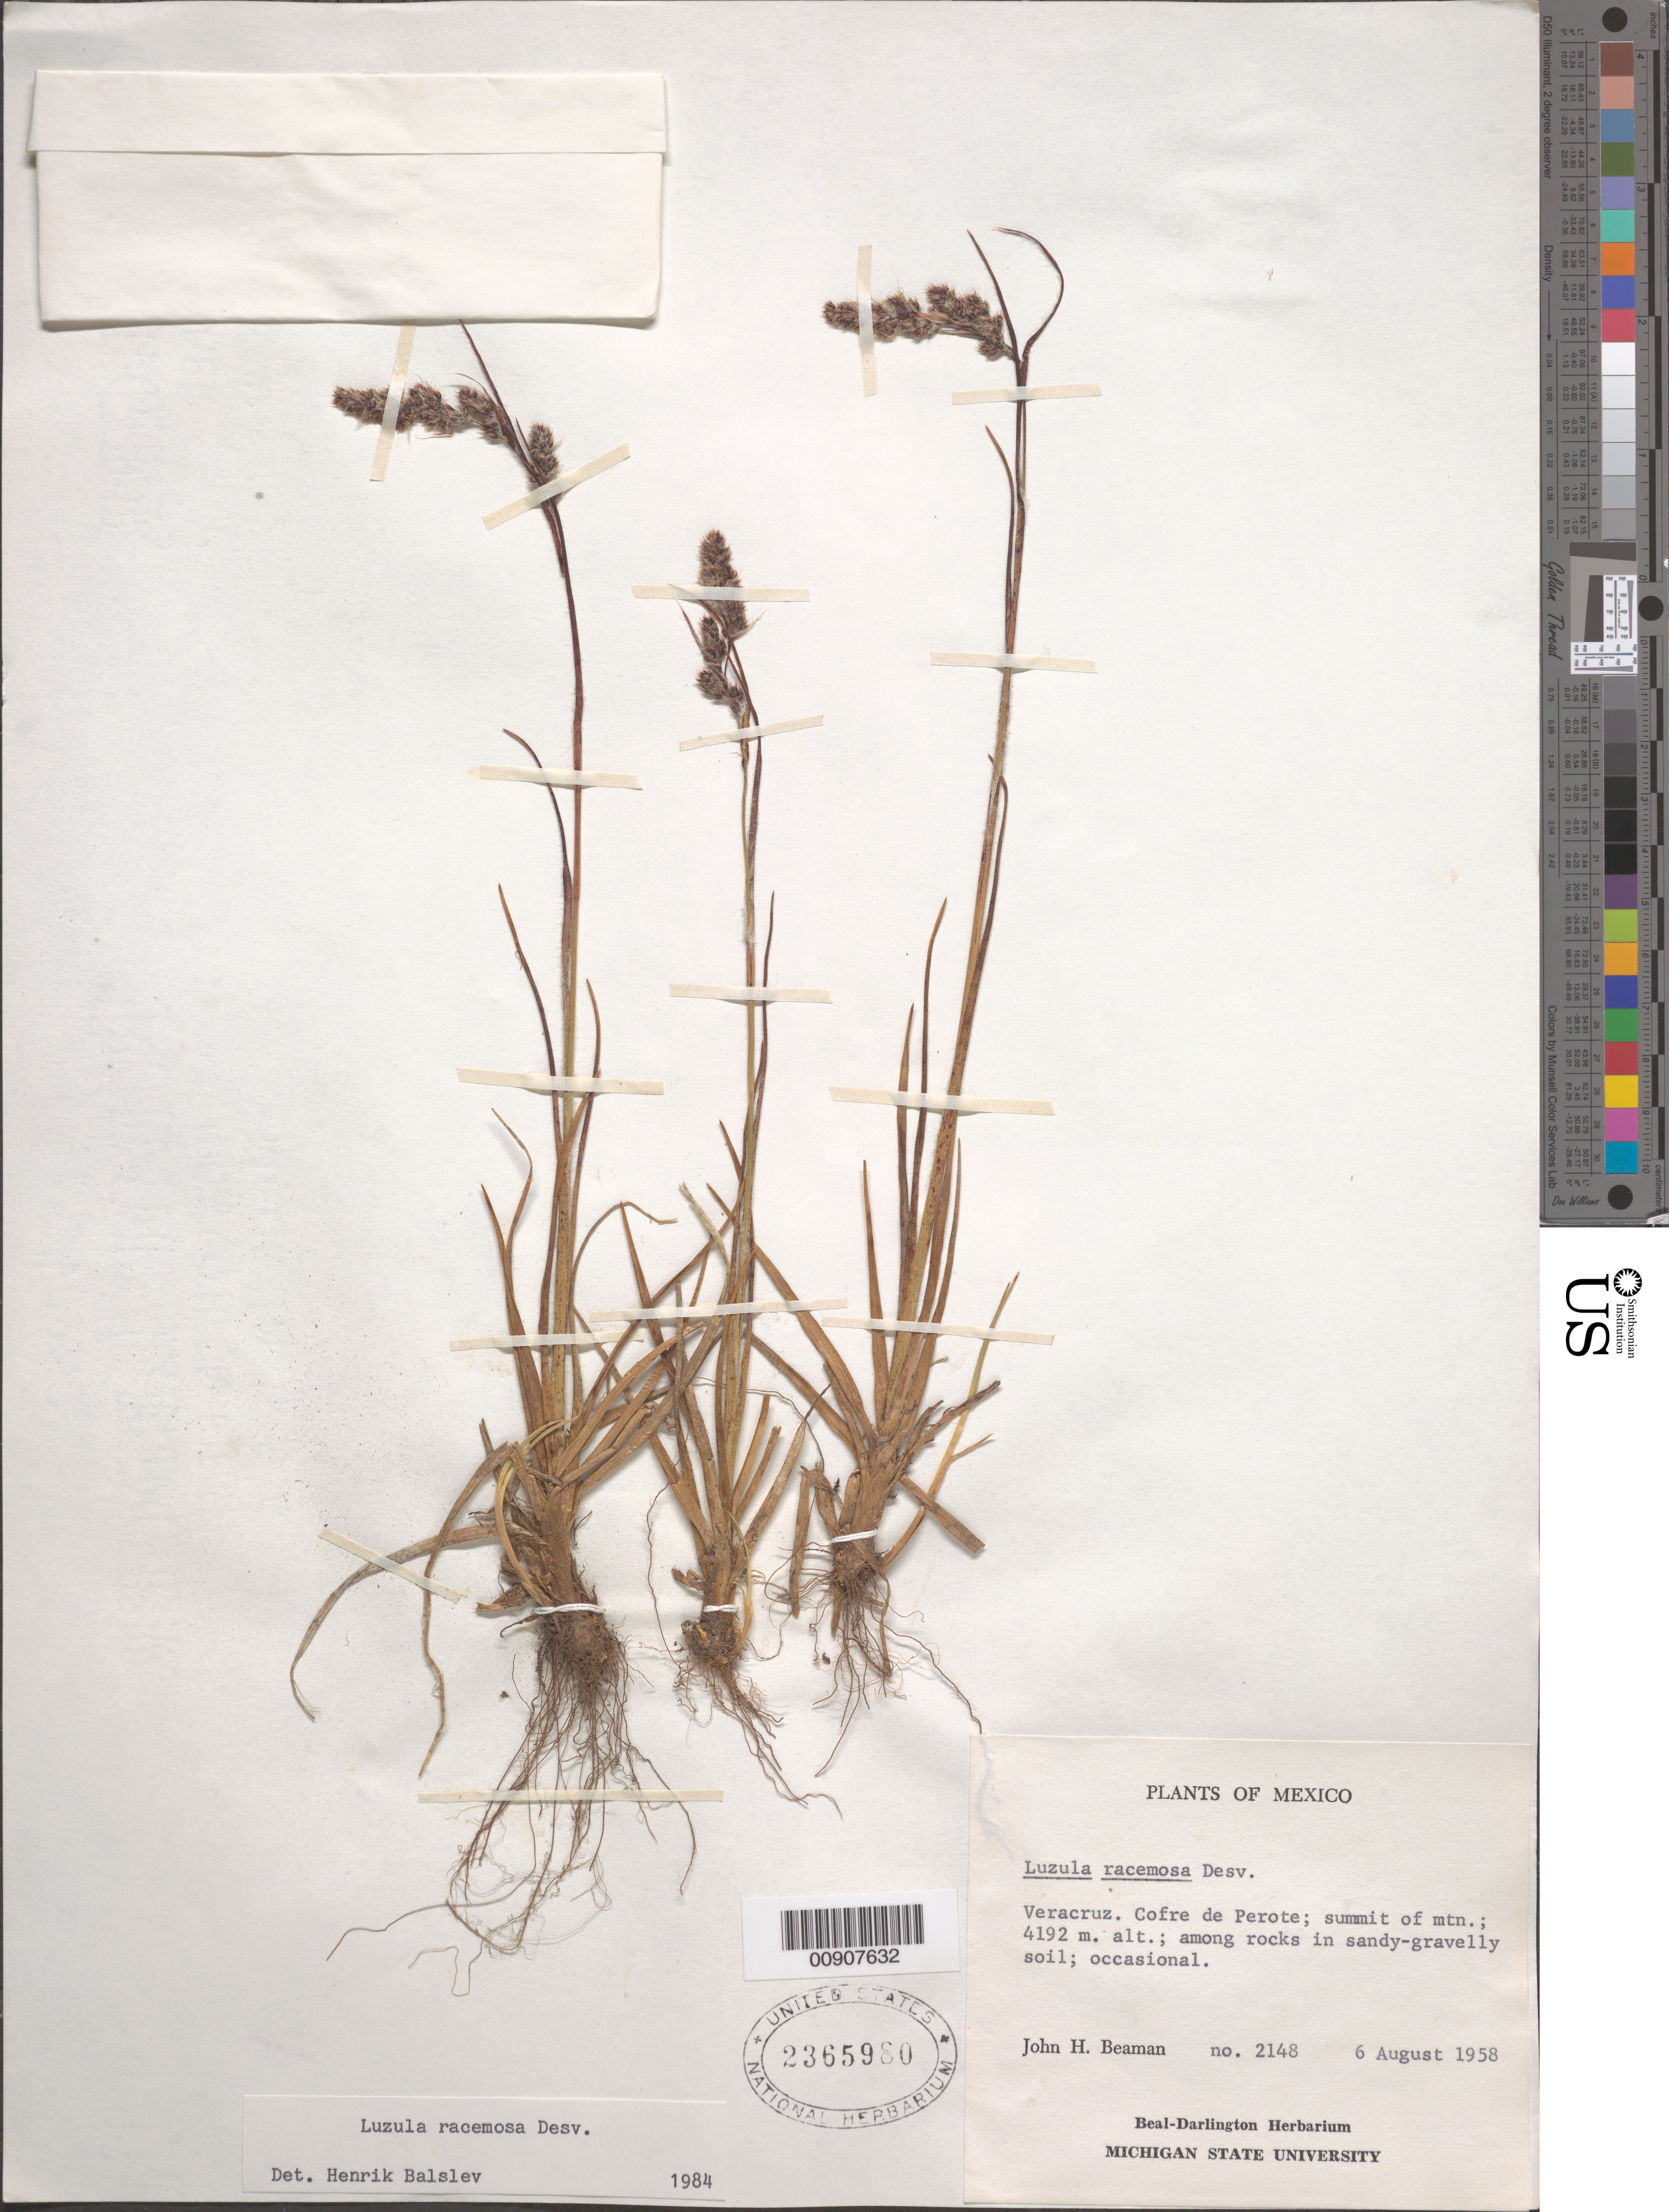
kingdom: Plantae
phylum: Tracheophyta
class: Liliopsida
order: Poales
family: Juncaceae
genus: Luzula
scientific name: Luzula racemosa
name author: Desv.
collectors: J. H. Beaman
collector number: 2148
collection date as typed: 06 Aug 1958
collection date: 1958-08-06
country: Mexico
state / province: Veracruz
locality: Veracruz. Cofre de Perote; summit of mtn.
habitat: Among rocks in sandy-gravelly soil.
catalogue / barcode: US 2365980